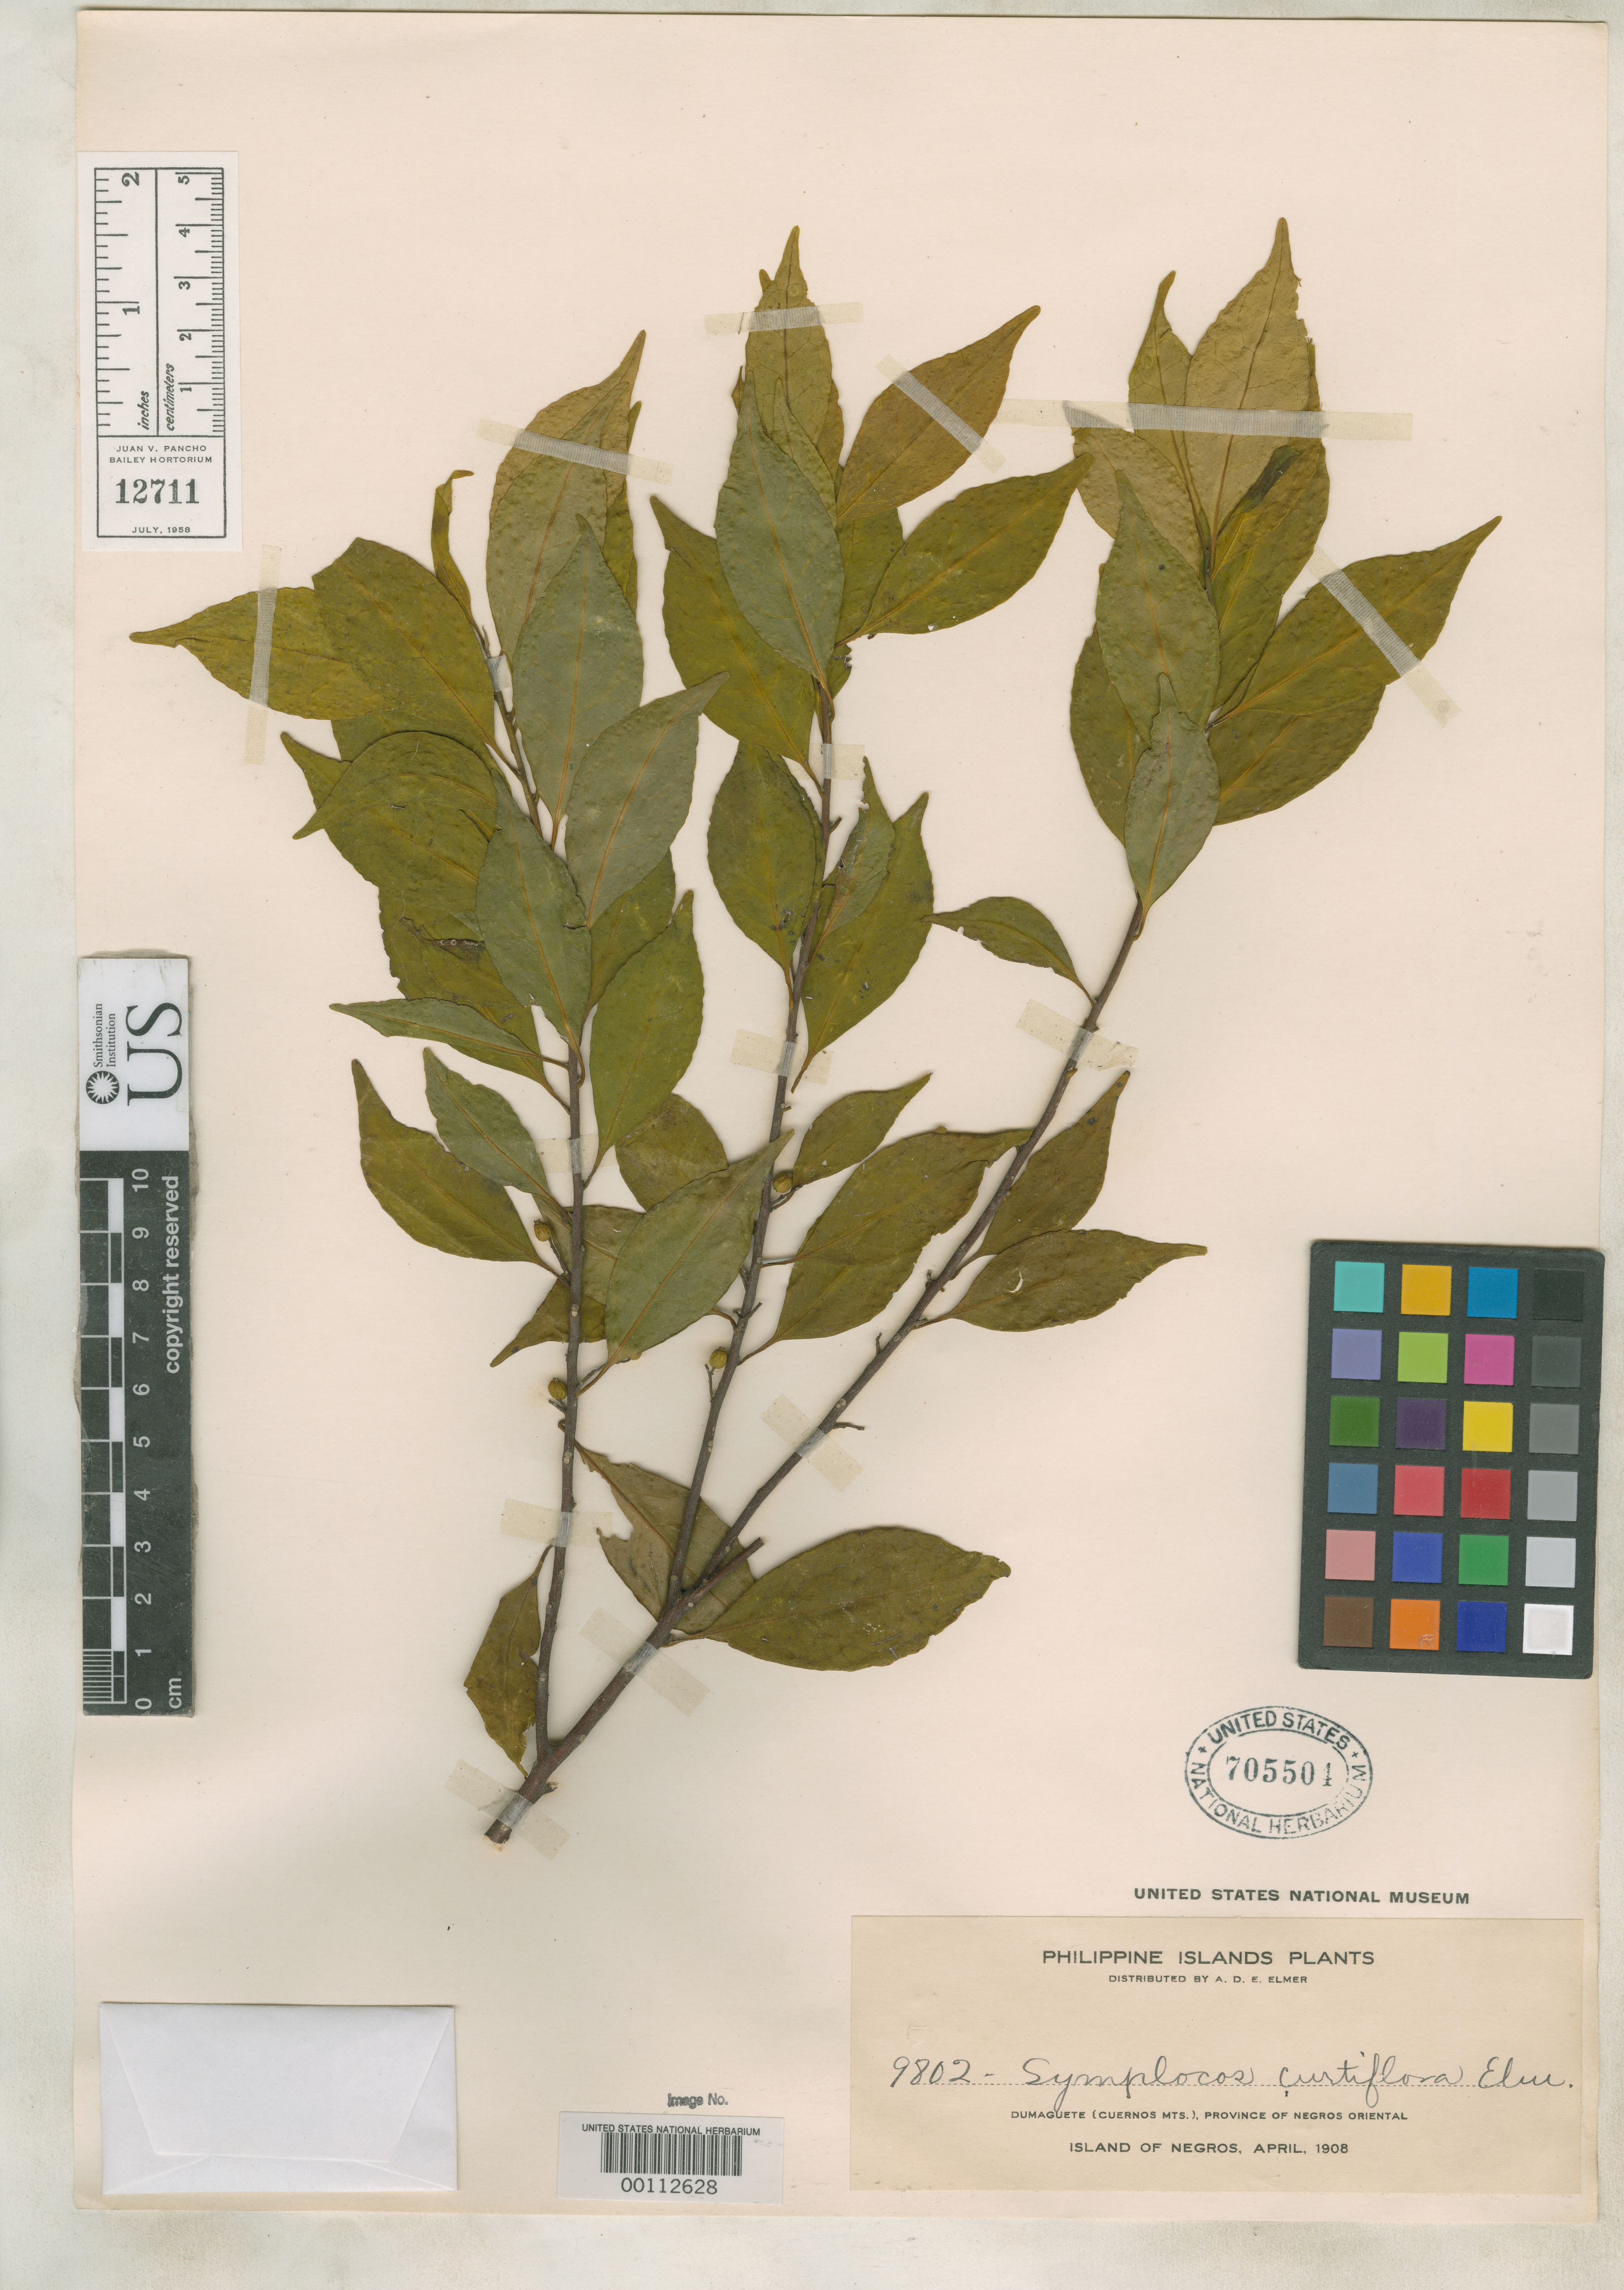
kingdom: Plantae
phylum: Tracheophyta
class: Magnoliopsida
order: Ericales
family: Symplocaceae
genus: Symplocos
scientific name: Symplocos curtiflora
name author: Elmer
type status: Isotype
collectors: A. D. E. Elmer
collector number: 9802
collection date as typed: Apr 1908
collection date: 1908-04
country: Philippines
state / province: Central Visayas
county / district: Negros Oriental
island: Negros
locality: Dumaguete (Cuernos Mtns.); alt. 3750 ft.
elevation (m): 1143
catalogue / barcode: US 705504